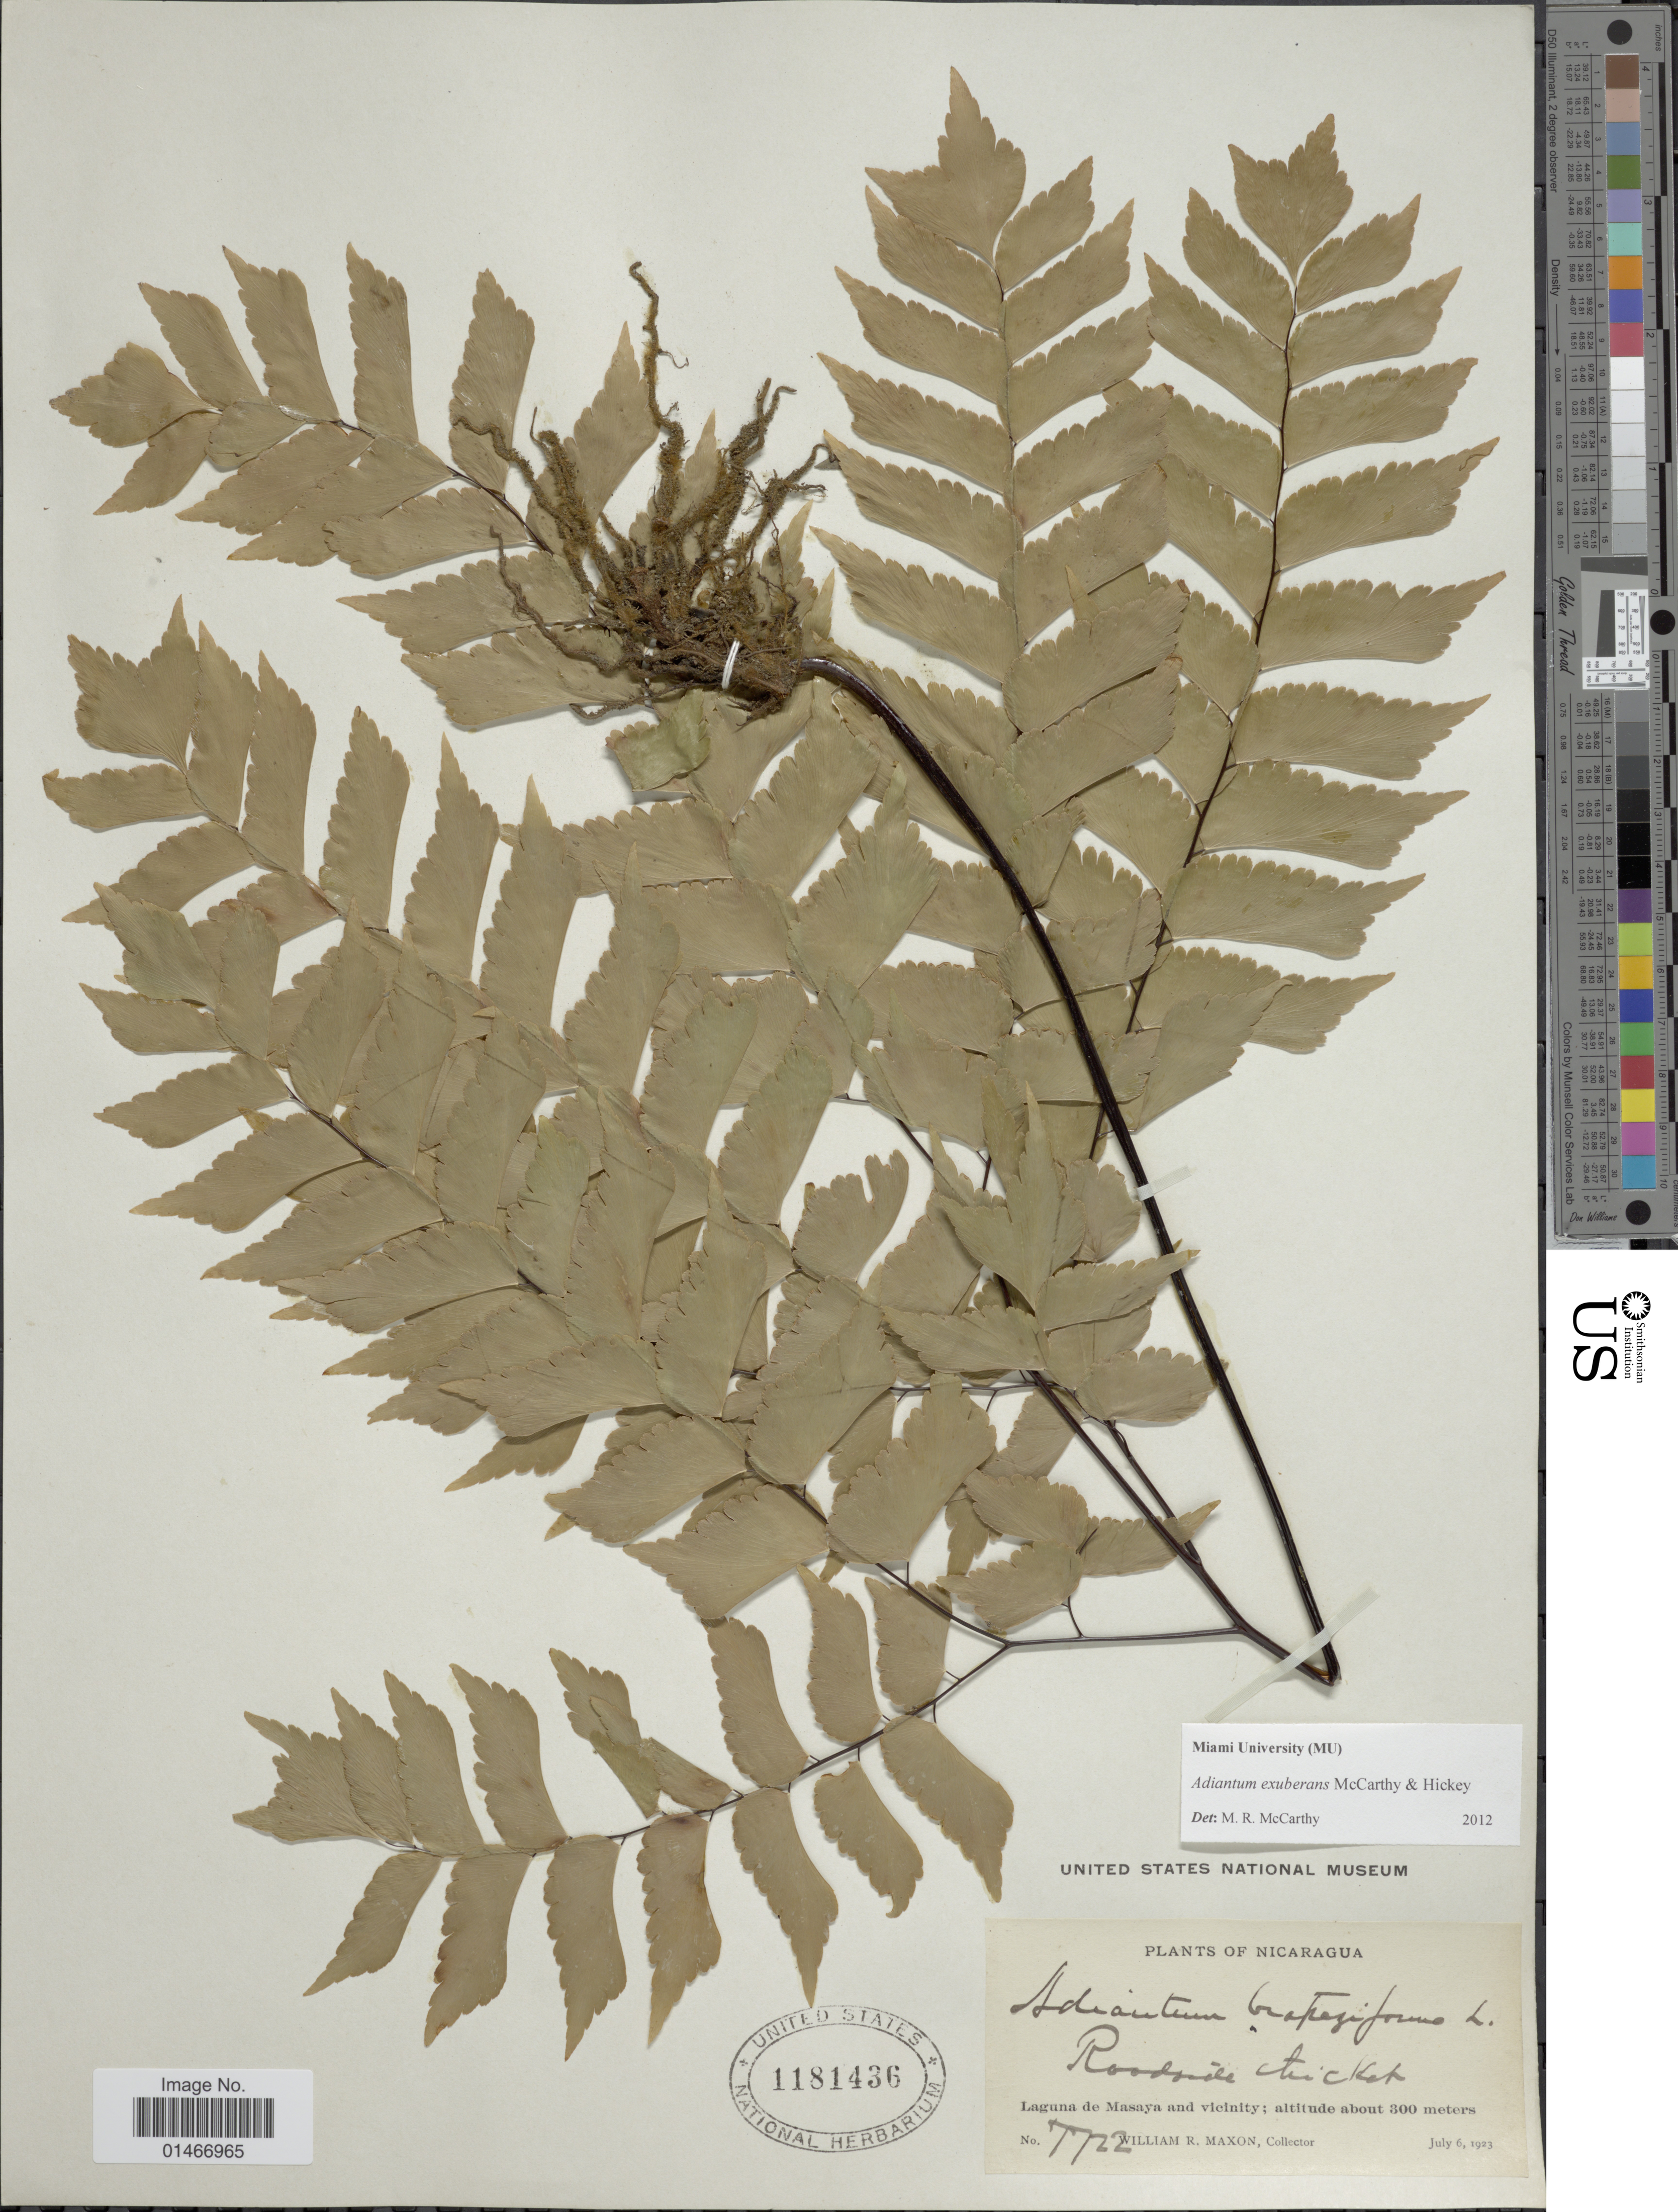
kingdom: Plantae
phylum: Tracheophyta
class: Polypodiopsida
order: Polypodiales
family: Pteridaceae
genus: Adiantum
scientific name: Adiantum exuberans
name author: M.R. McCarthy & Hickey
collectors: W. R. Maxon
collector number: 7722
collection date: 1923-07-06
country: Nicaragua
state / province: Masaya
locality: Laguna de Masaya and vicinity.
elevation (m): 300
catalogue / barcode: US 1181436